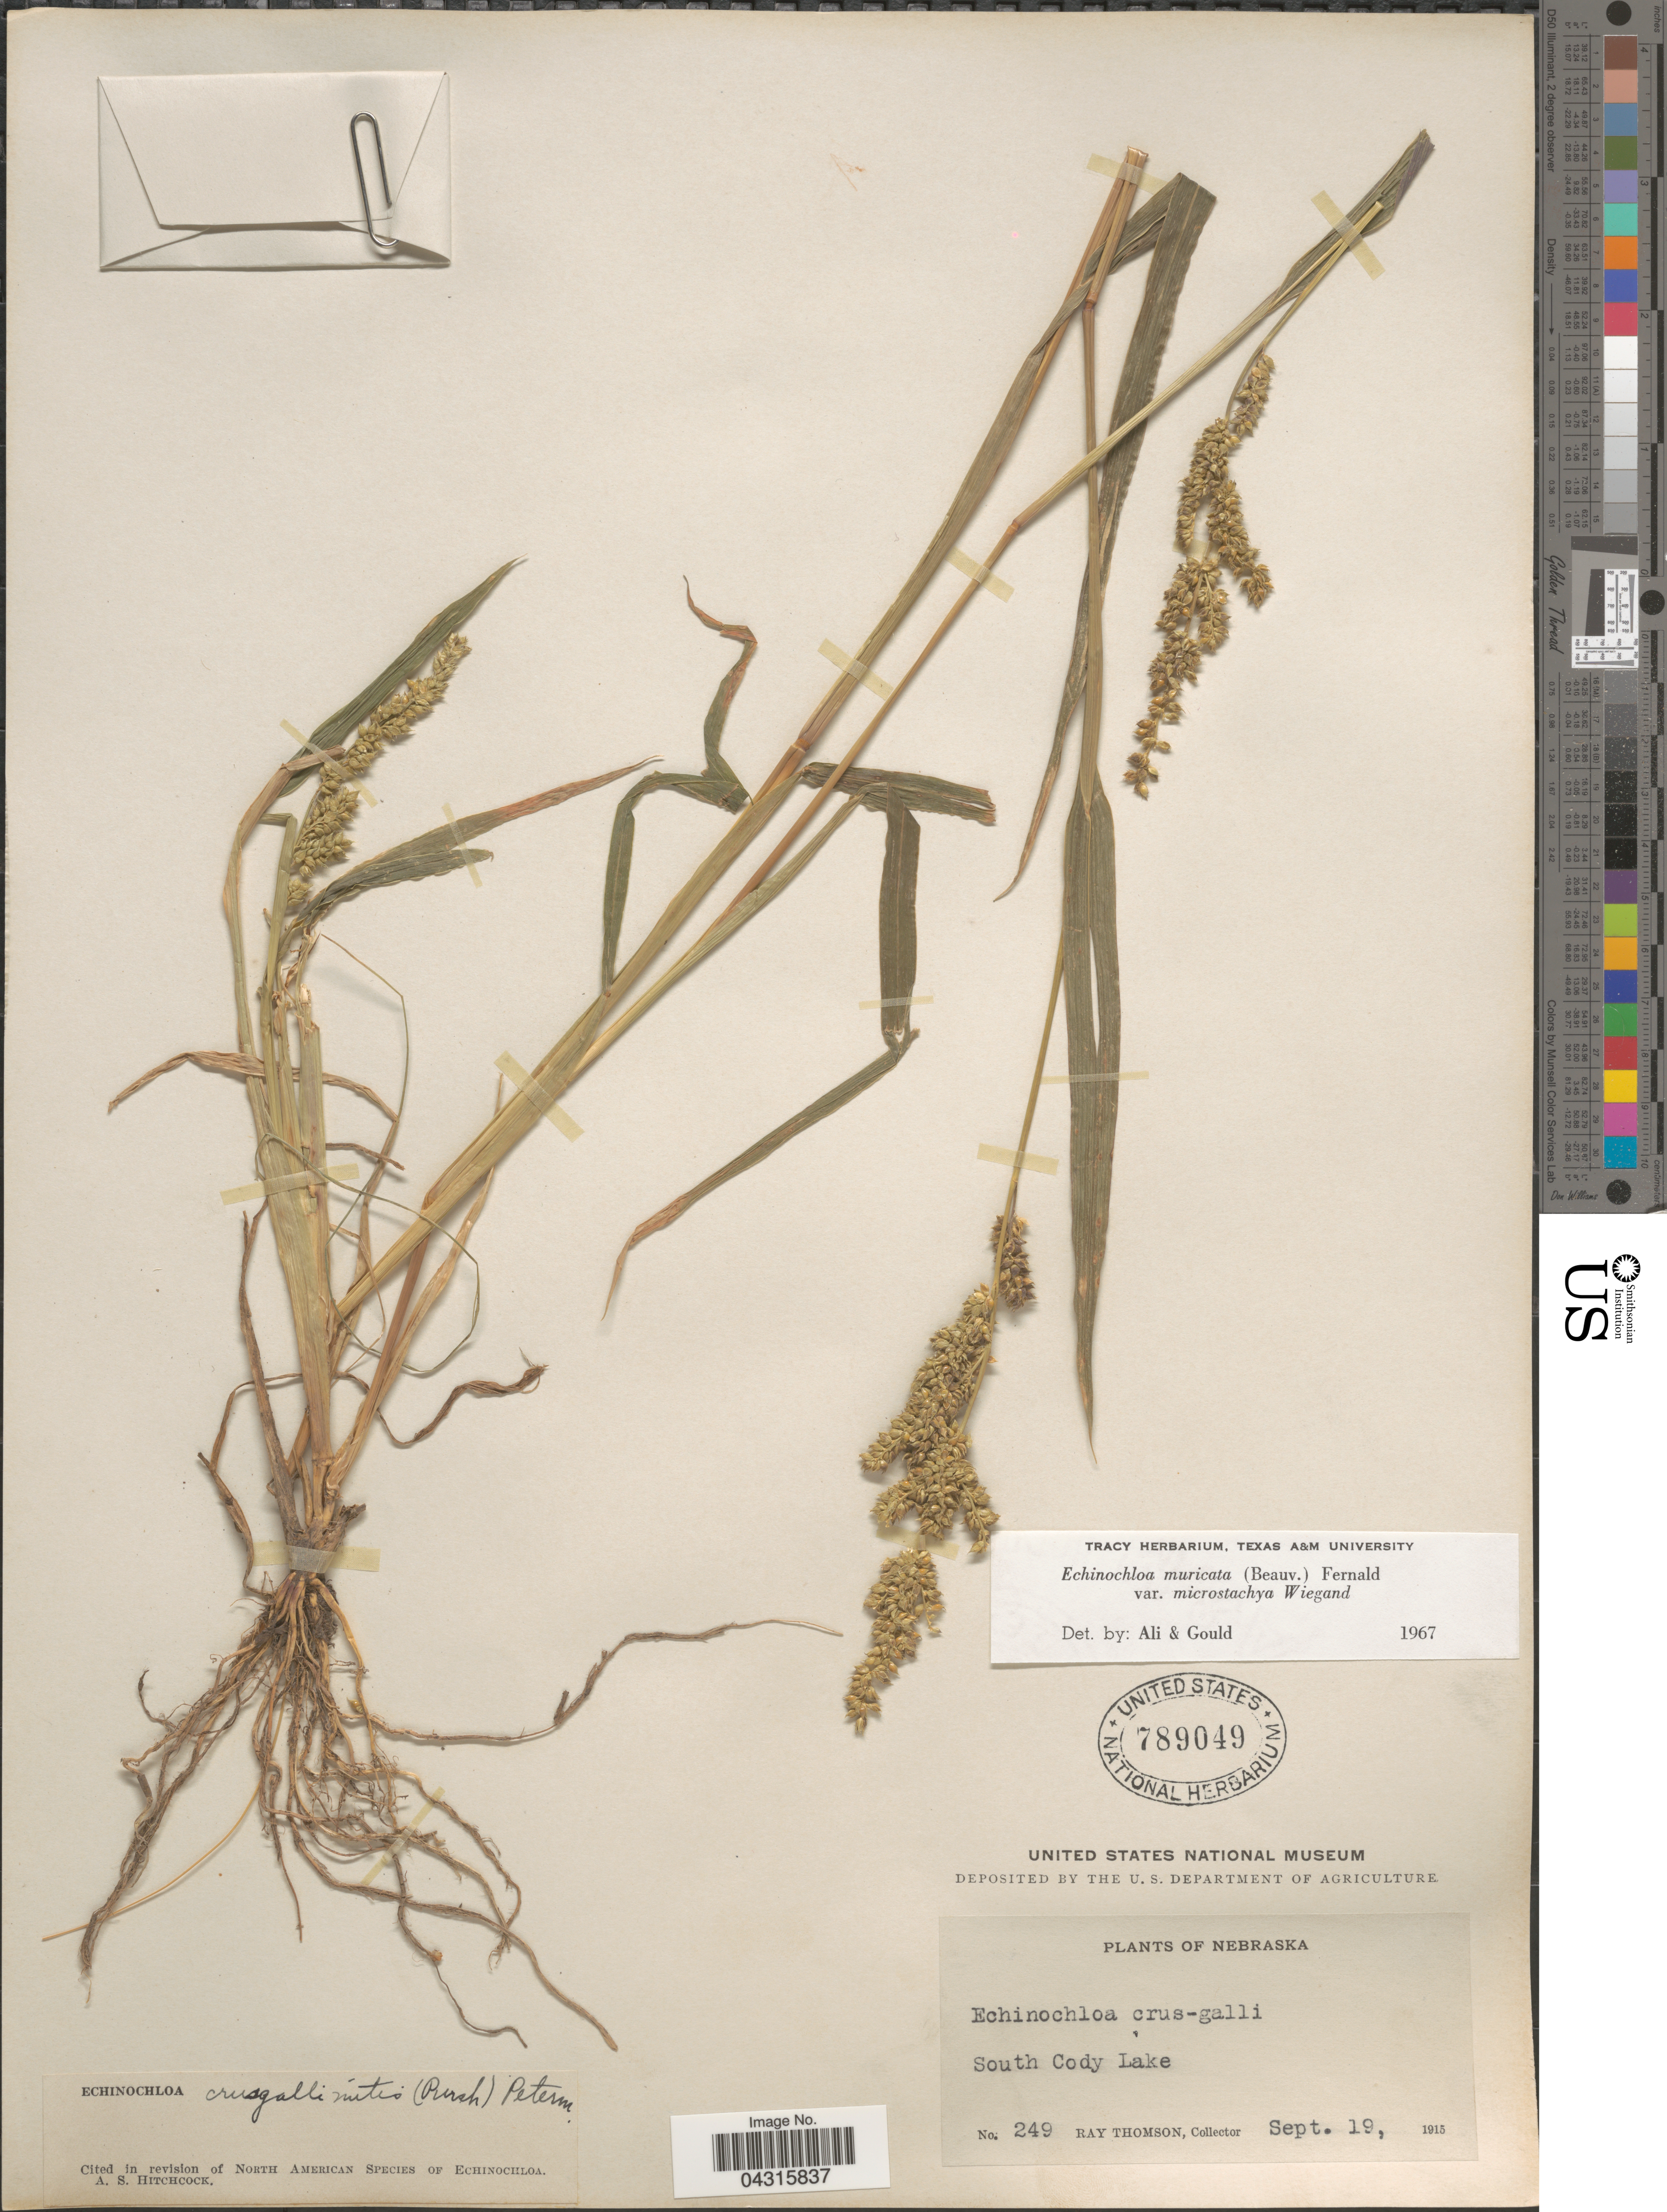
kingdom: Plantae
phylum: Tracheophyta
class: Liliopsida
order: Poales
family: Poaceae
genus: Echinochloa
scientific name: Echinochloa muricata var. microstachya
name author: Wiegand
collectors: R. Thomson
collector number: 249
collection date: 1915-09-19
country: United States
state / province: Nebraska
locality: South Cody Lake.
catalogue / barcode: US 789049